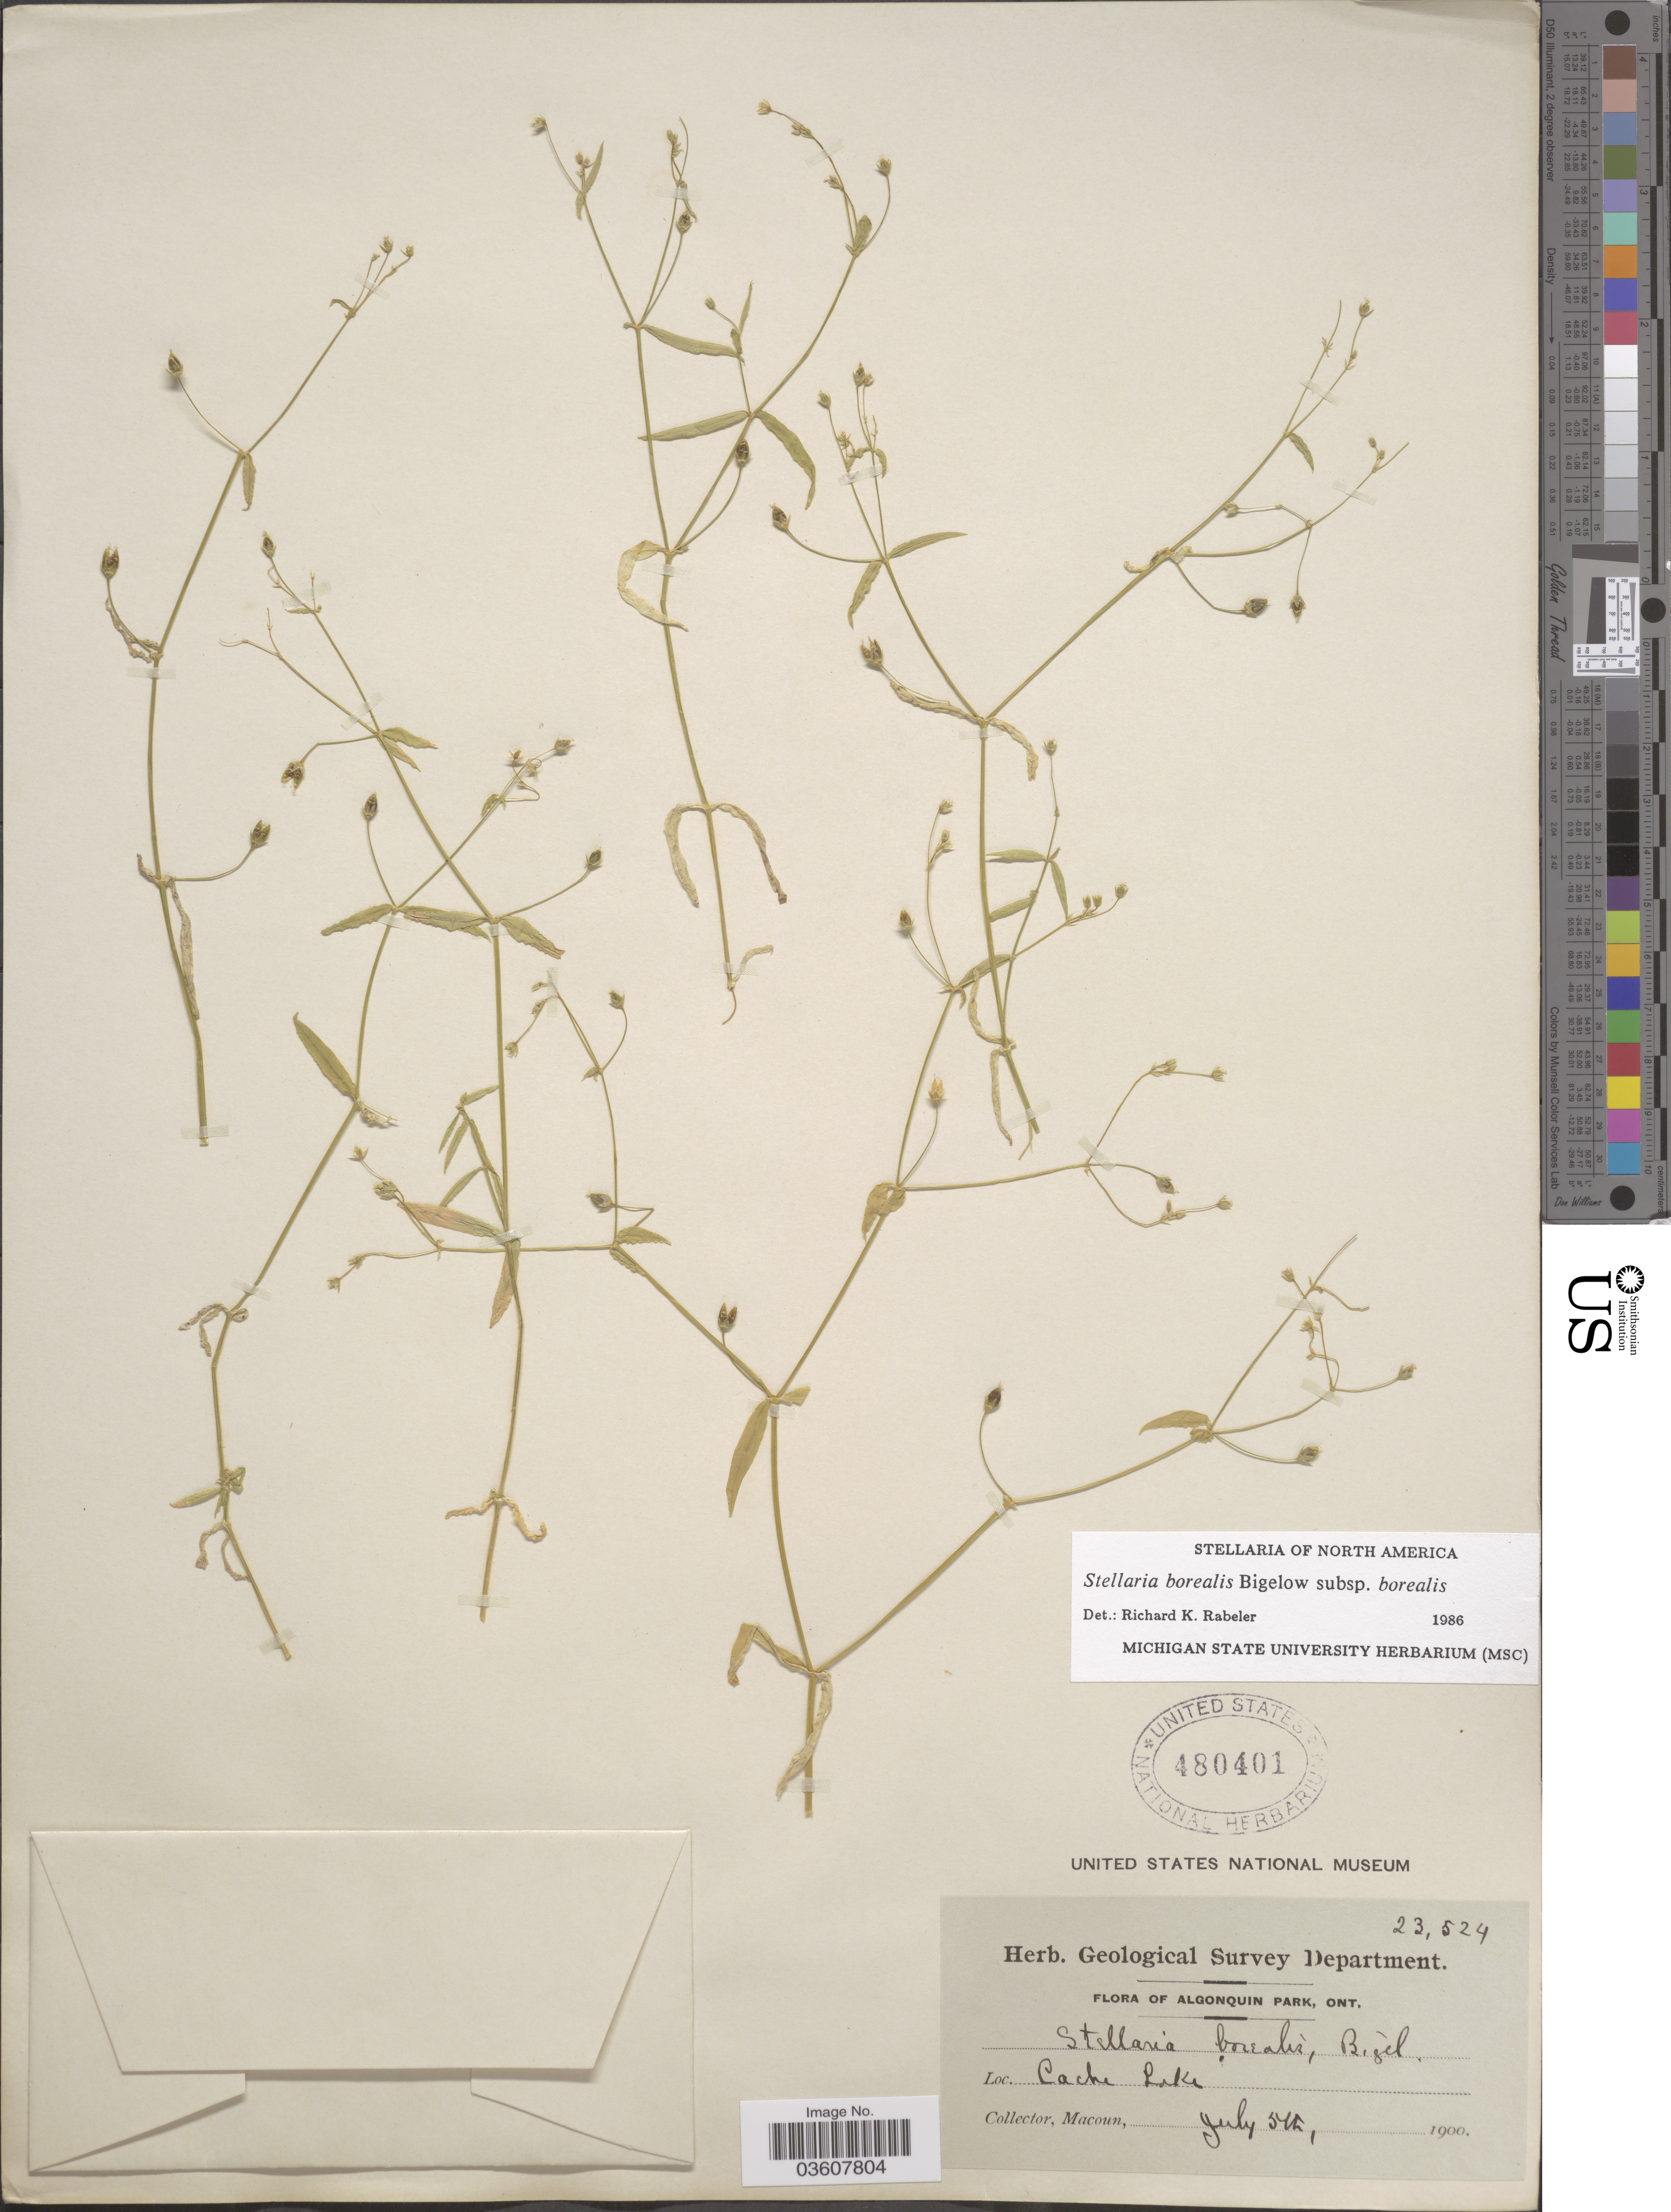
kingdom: Plantae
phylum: Tracheophyta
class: Magnoliopsida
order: Caryophyllales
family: Caryophyllaceae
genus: Stellaria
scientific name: Stellaria borealis subsp. borealis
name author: Bigelow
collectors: -- Macoun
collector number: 23524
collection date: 1900-07-05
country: Canada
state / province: Ontario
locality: Algonquin Park. Cache Lake.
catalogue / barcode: US 480401